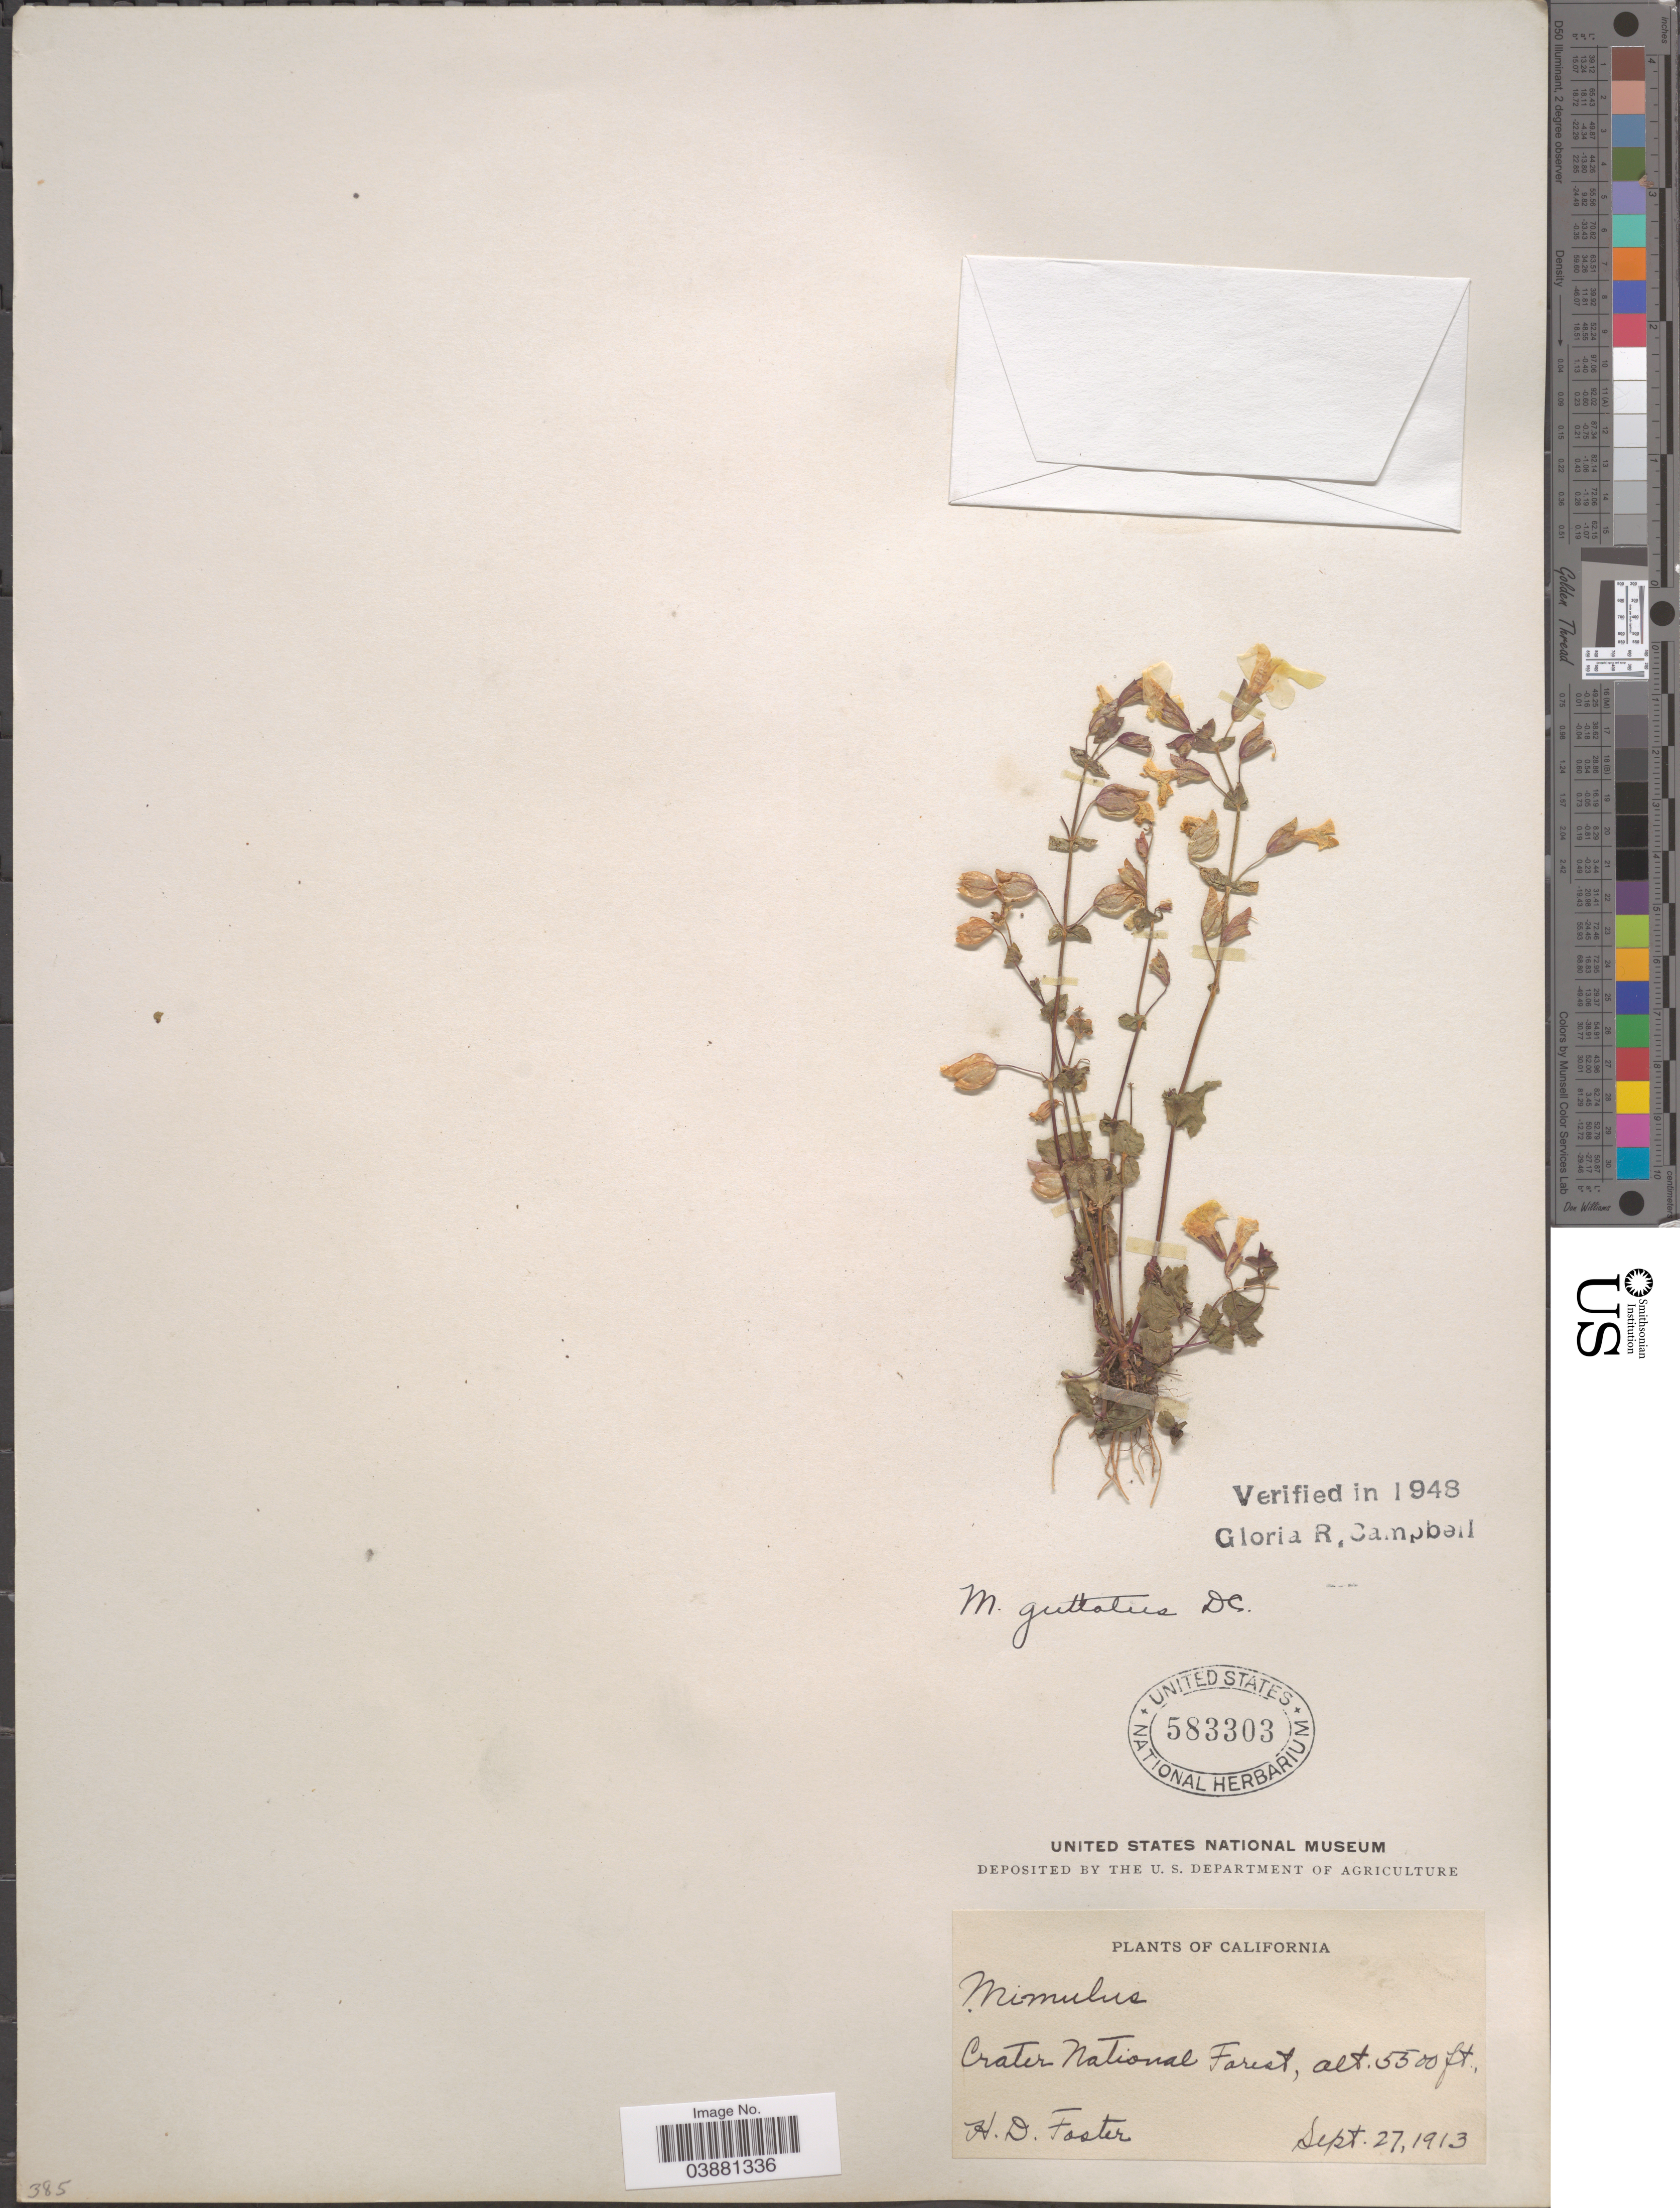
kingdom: Plantae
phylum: Tracheophyta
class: Magnoliopsida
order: Lamiales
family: Phrymaceae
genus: Mimulus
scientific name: Mimulus guttatus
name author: DC.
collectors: H. Foster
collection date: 1913-09-27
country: United States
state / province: California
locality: Crater National Forest.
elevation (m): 1676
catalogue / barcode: US 583303